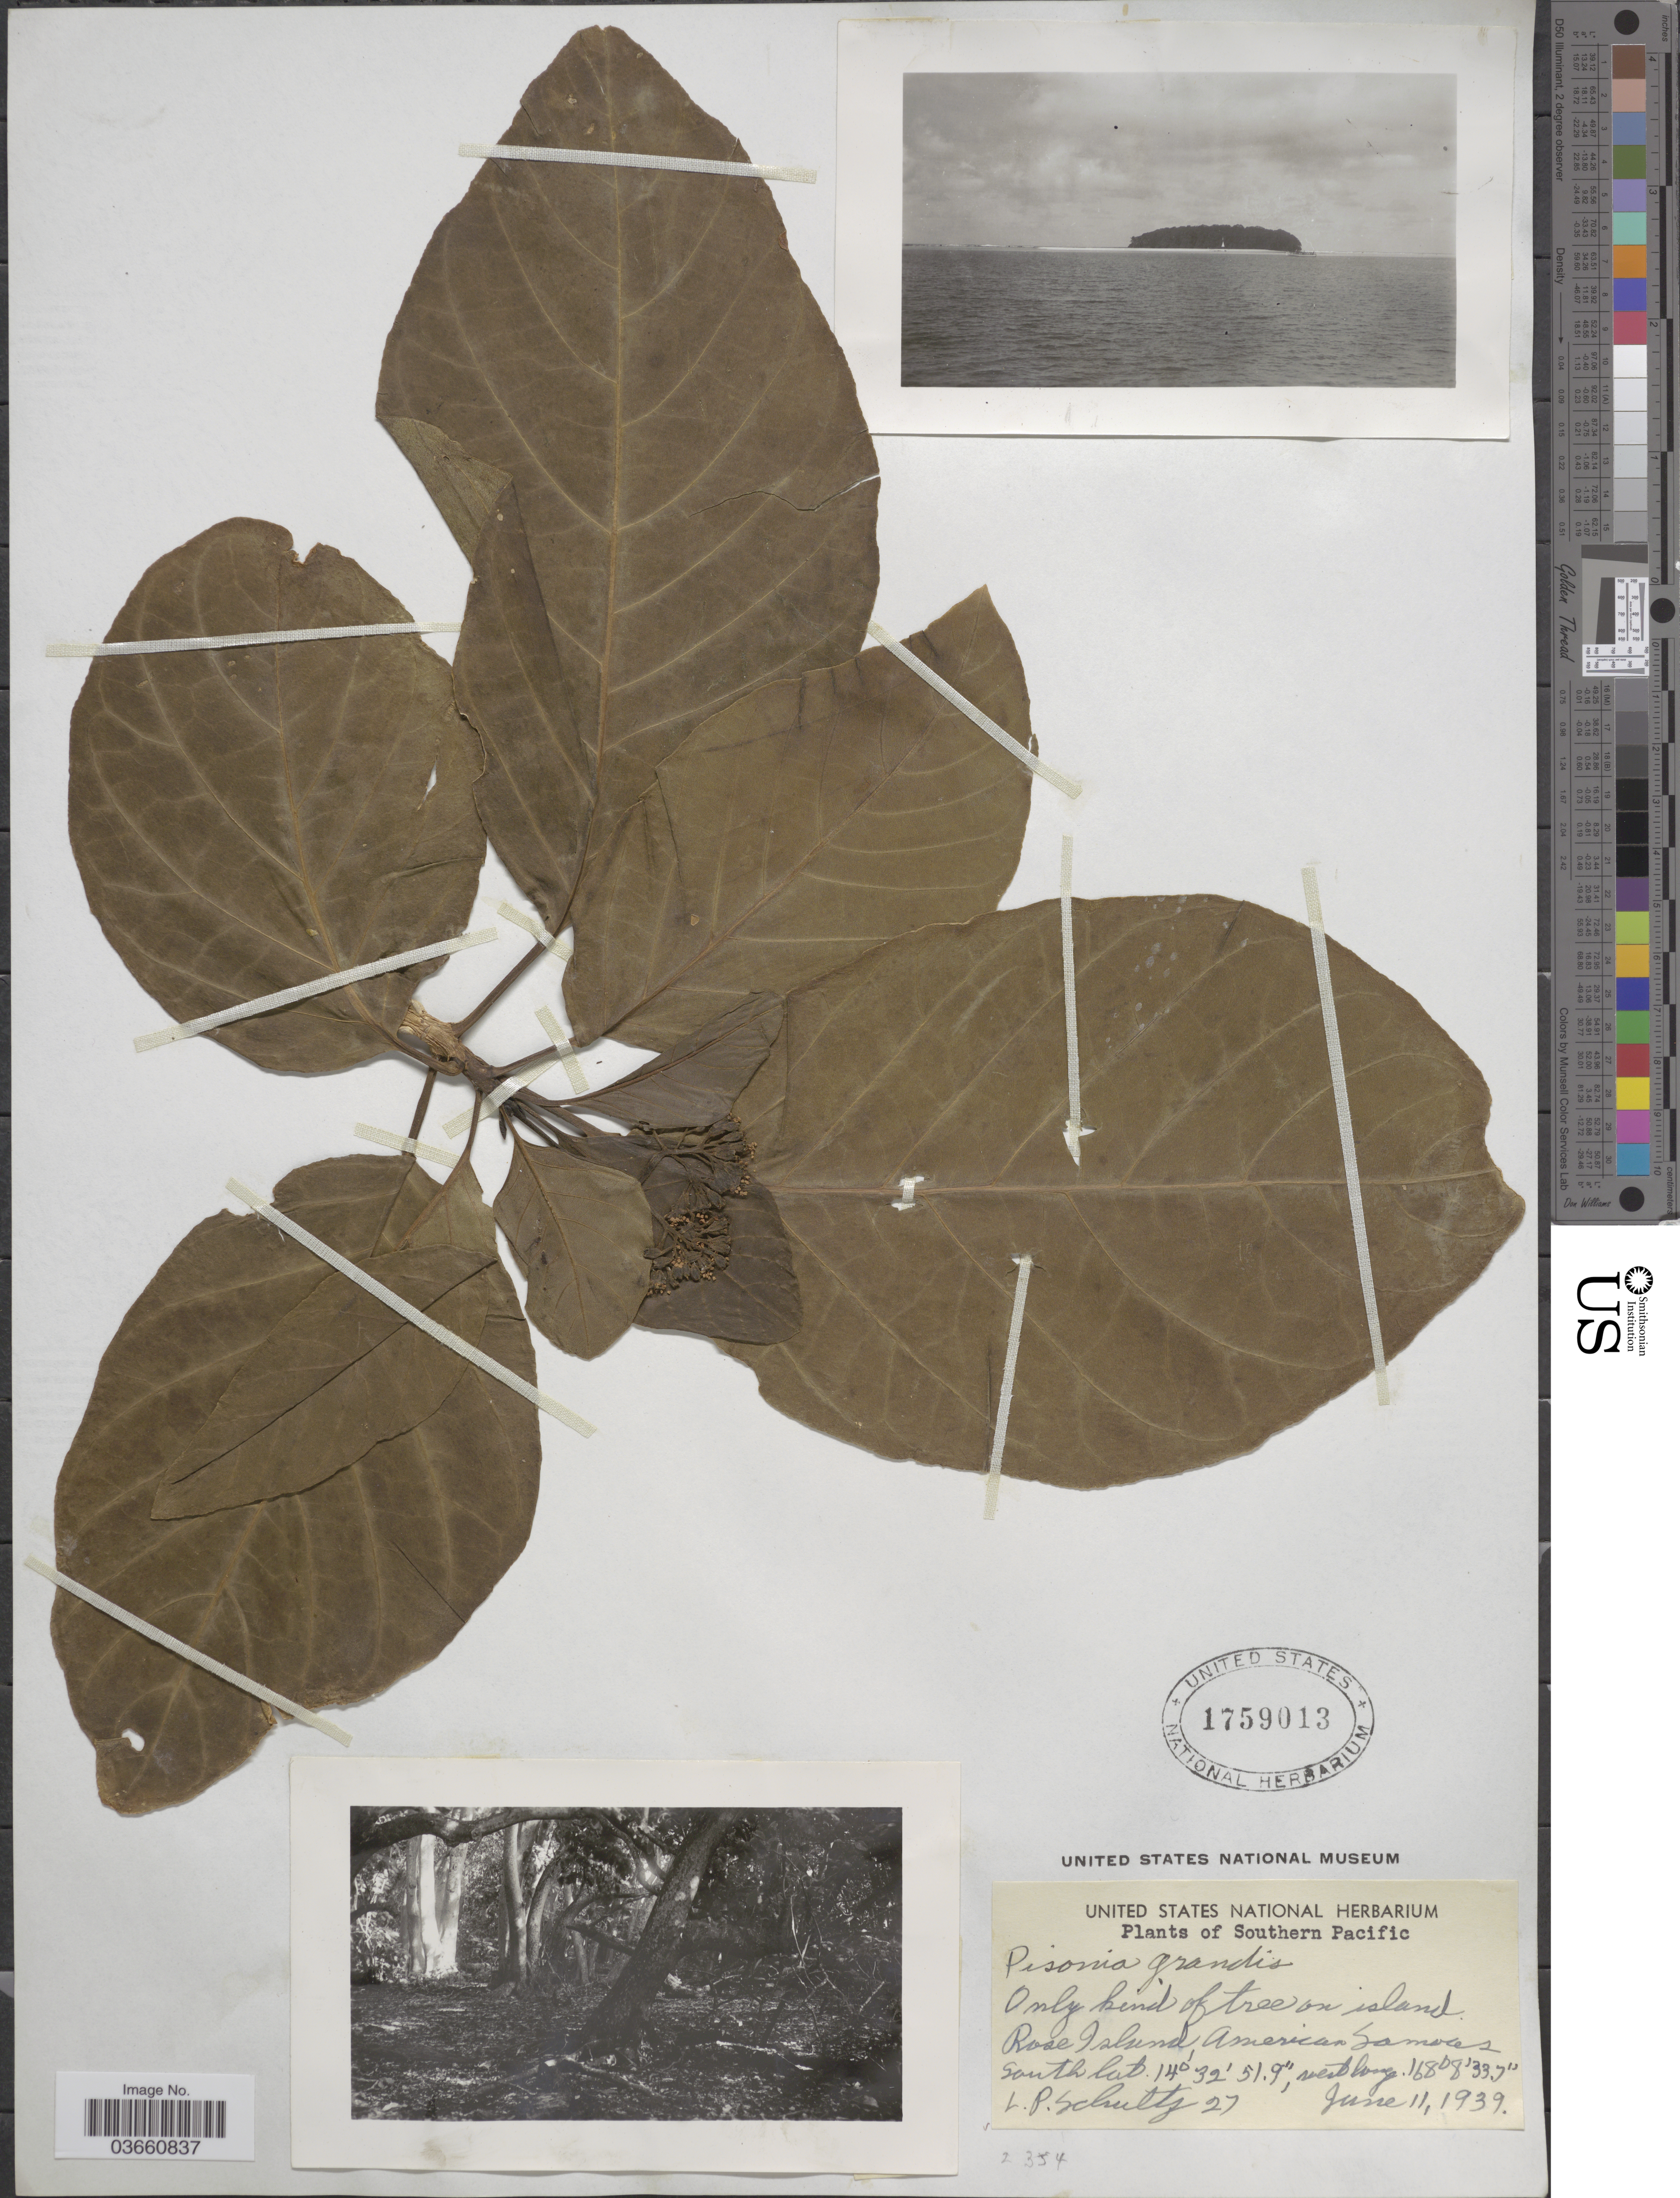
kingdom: Plantae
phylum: Tracheophyta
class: Magnoliopsida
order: Caryophyllales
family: Nyctaginaceae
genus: Pisonia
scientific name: Pisonia grandis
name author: R. Br.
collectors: L. P. Schultz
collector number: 27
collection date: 1939-06-11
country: American Samoa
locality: Southern Pacific. Rose Island, American Samoas.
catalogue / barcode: US 1759013